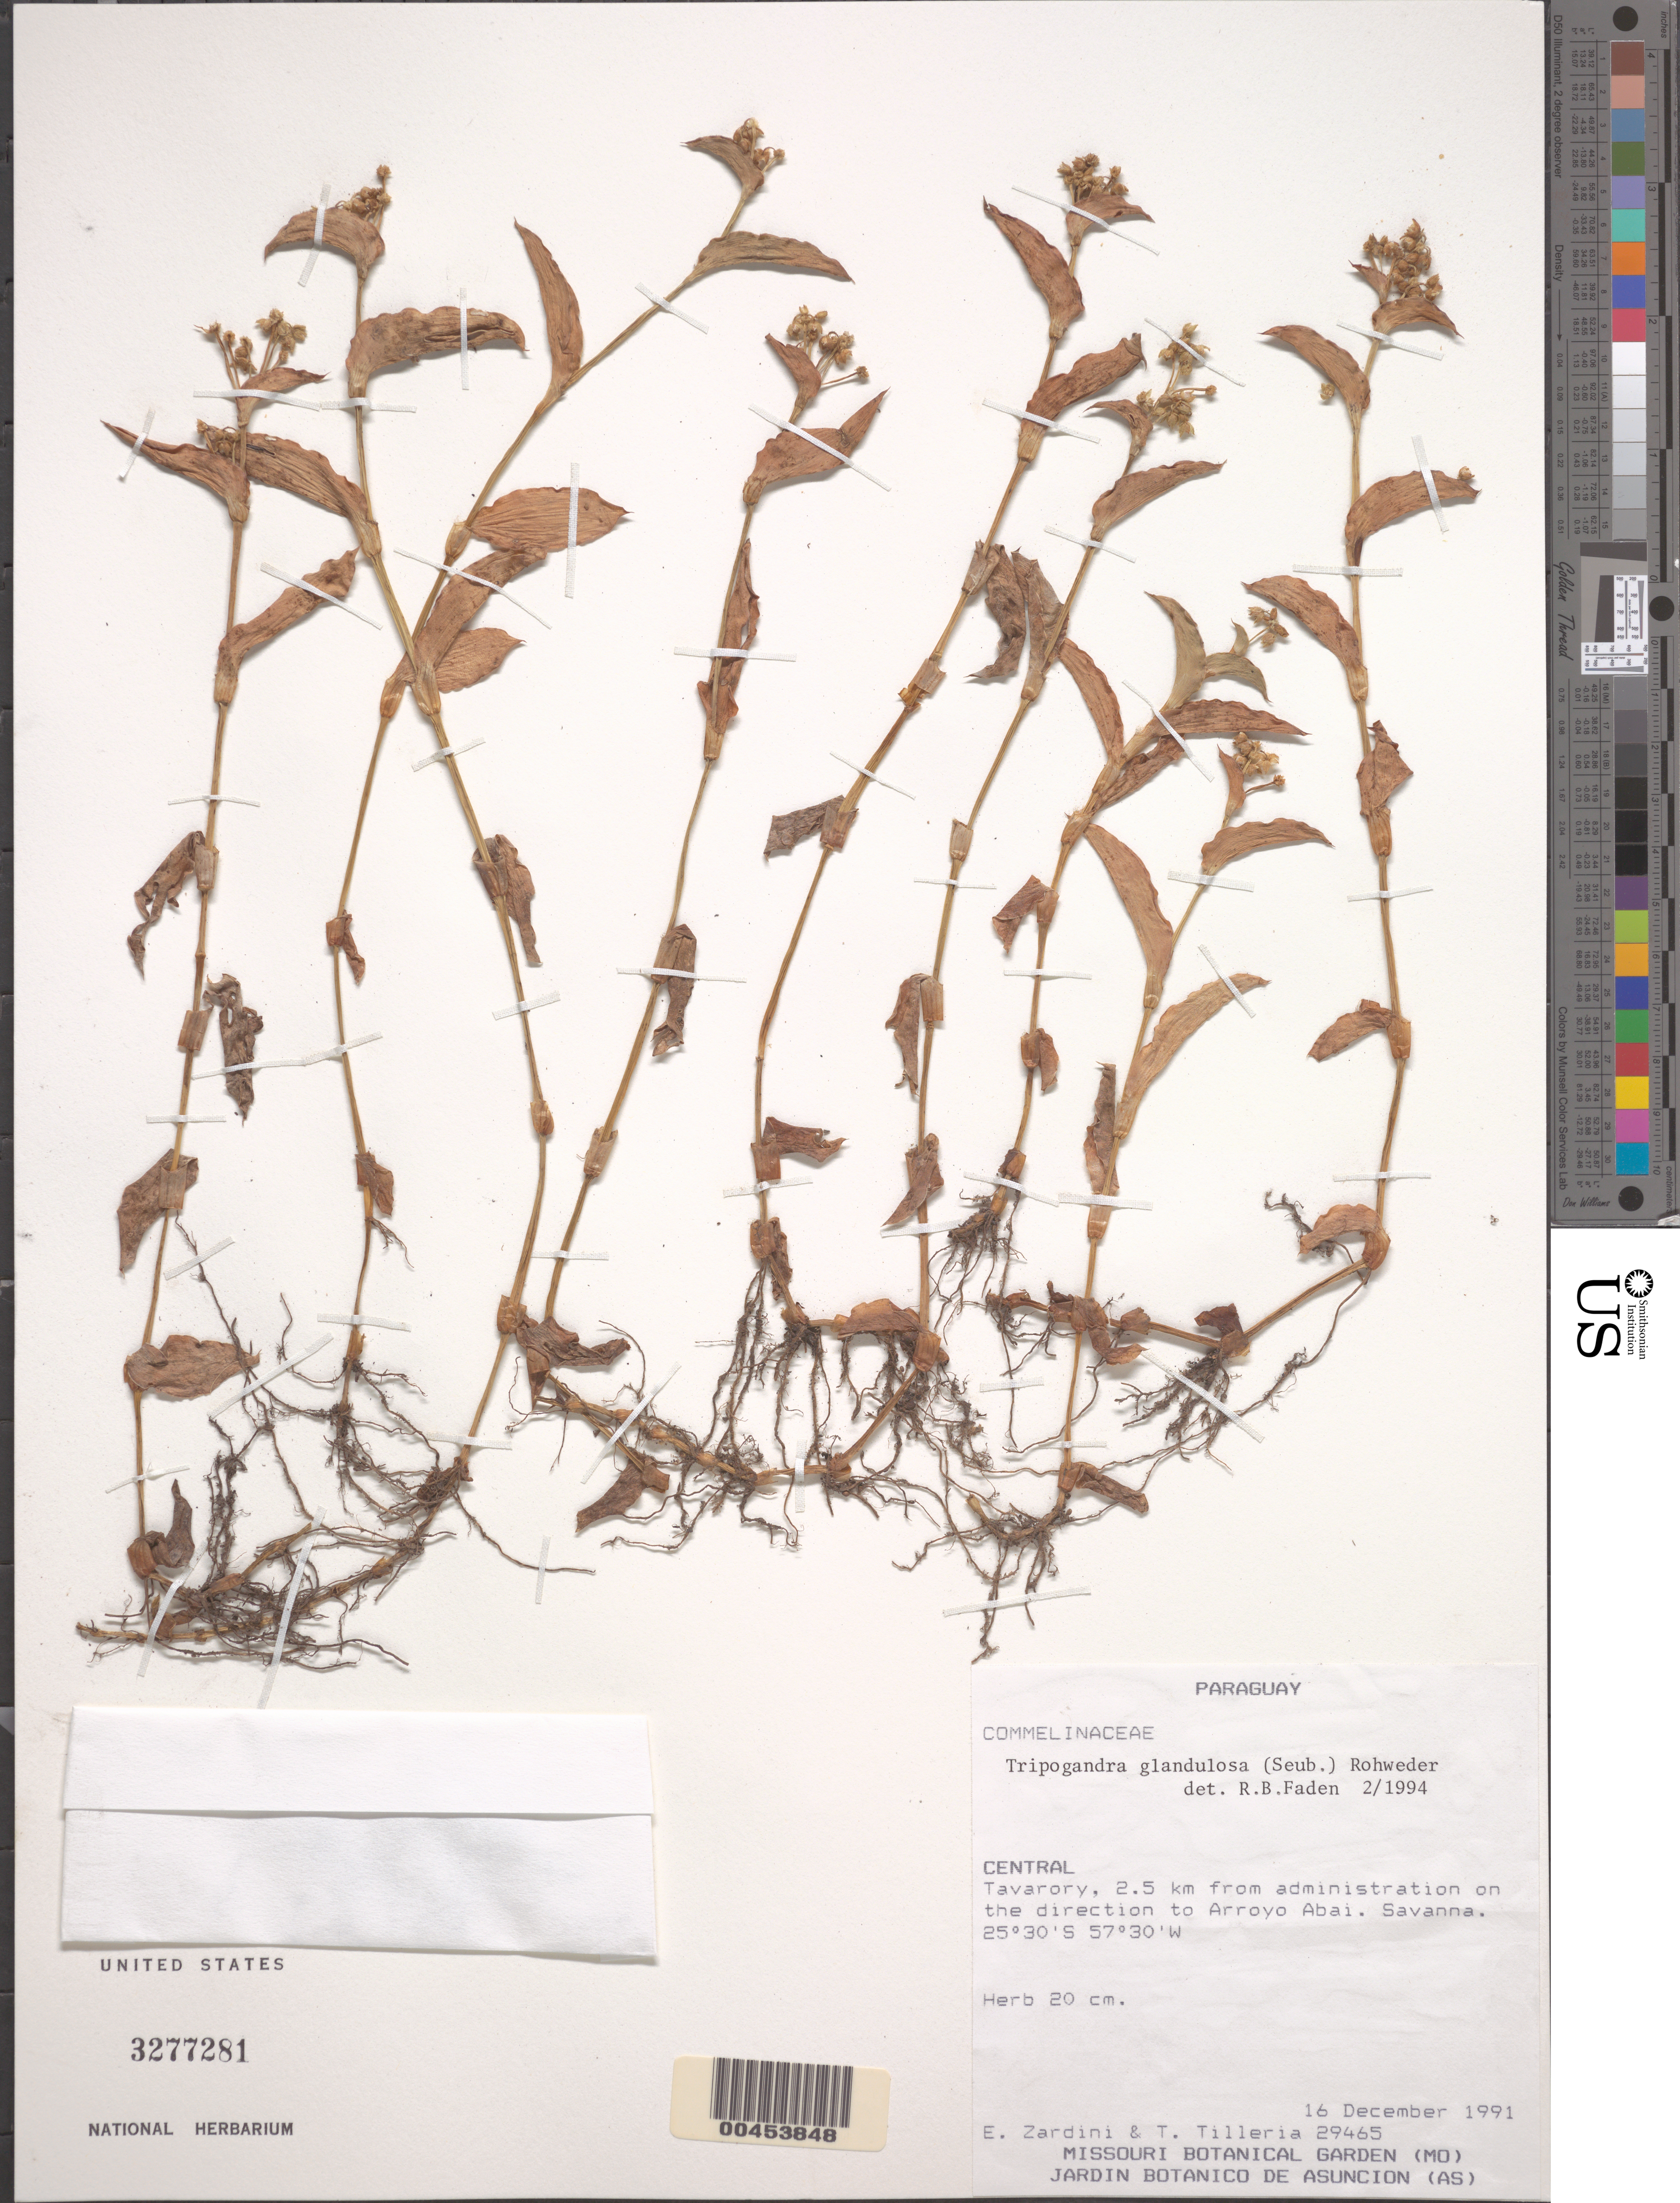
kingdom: Plantae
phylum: Tracheophyta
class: Liliopsida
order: Commelinales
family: Commelinaceae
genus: Tripogandra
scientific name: Tripogandra glandulosa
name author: (Seub.) Rohweder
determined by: Faden, Robert B., (US), Smithsonian Institution - National Museum of Natural History (UNITED STATES)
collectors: E. M. Zardini & T. Tilleria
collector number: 29465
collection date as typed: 16 Dec 1991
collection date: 1991-12-16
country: Paraguay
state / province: Central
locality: Tavarory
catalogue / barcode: US 3277281